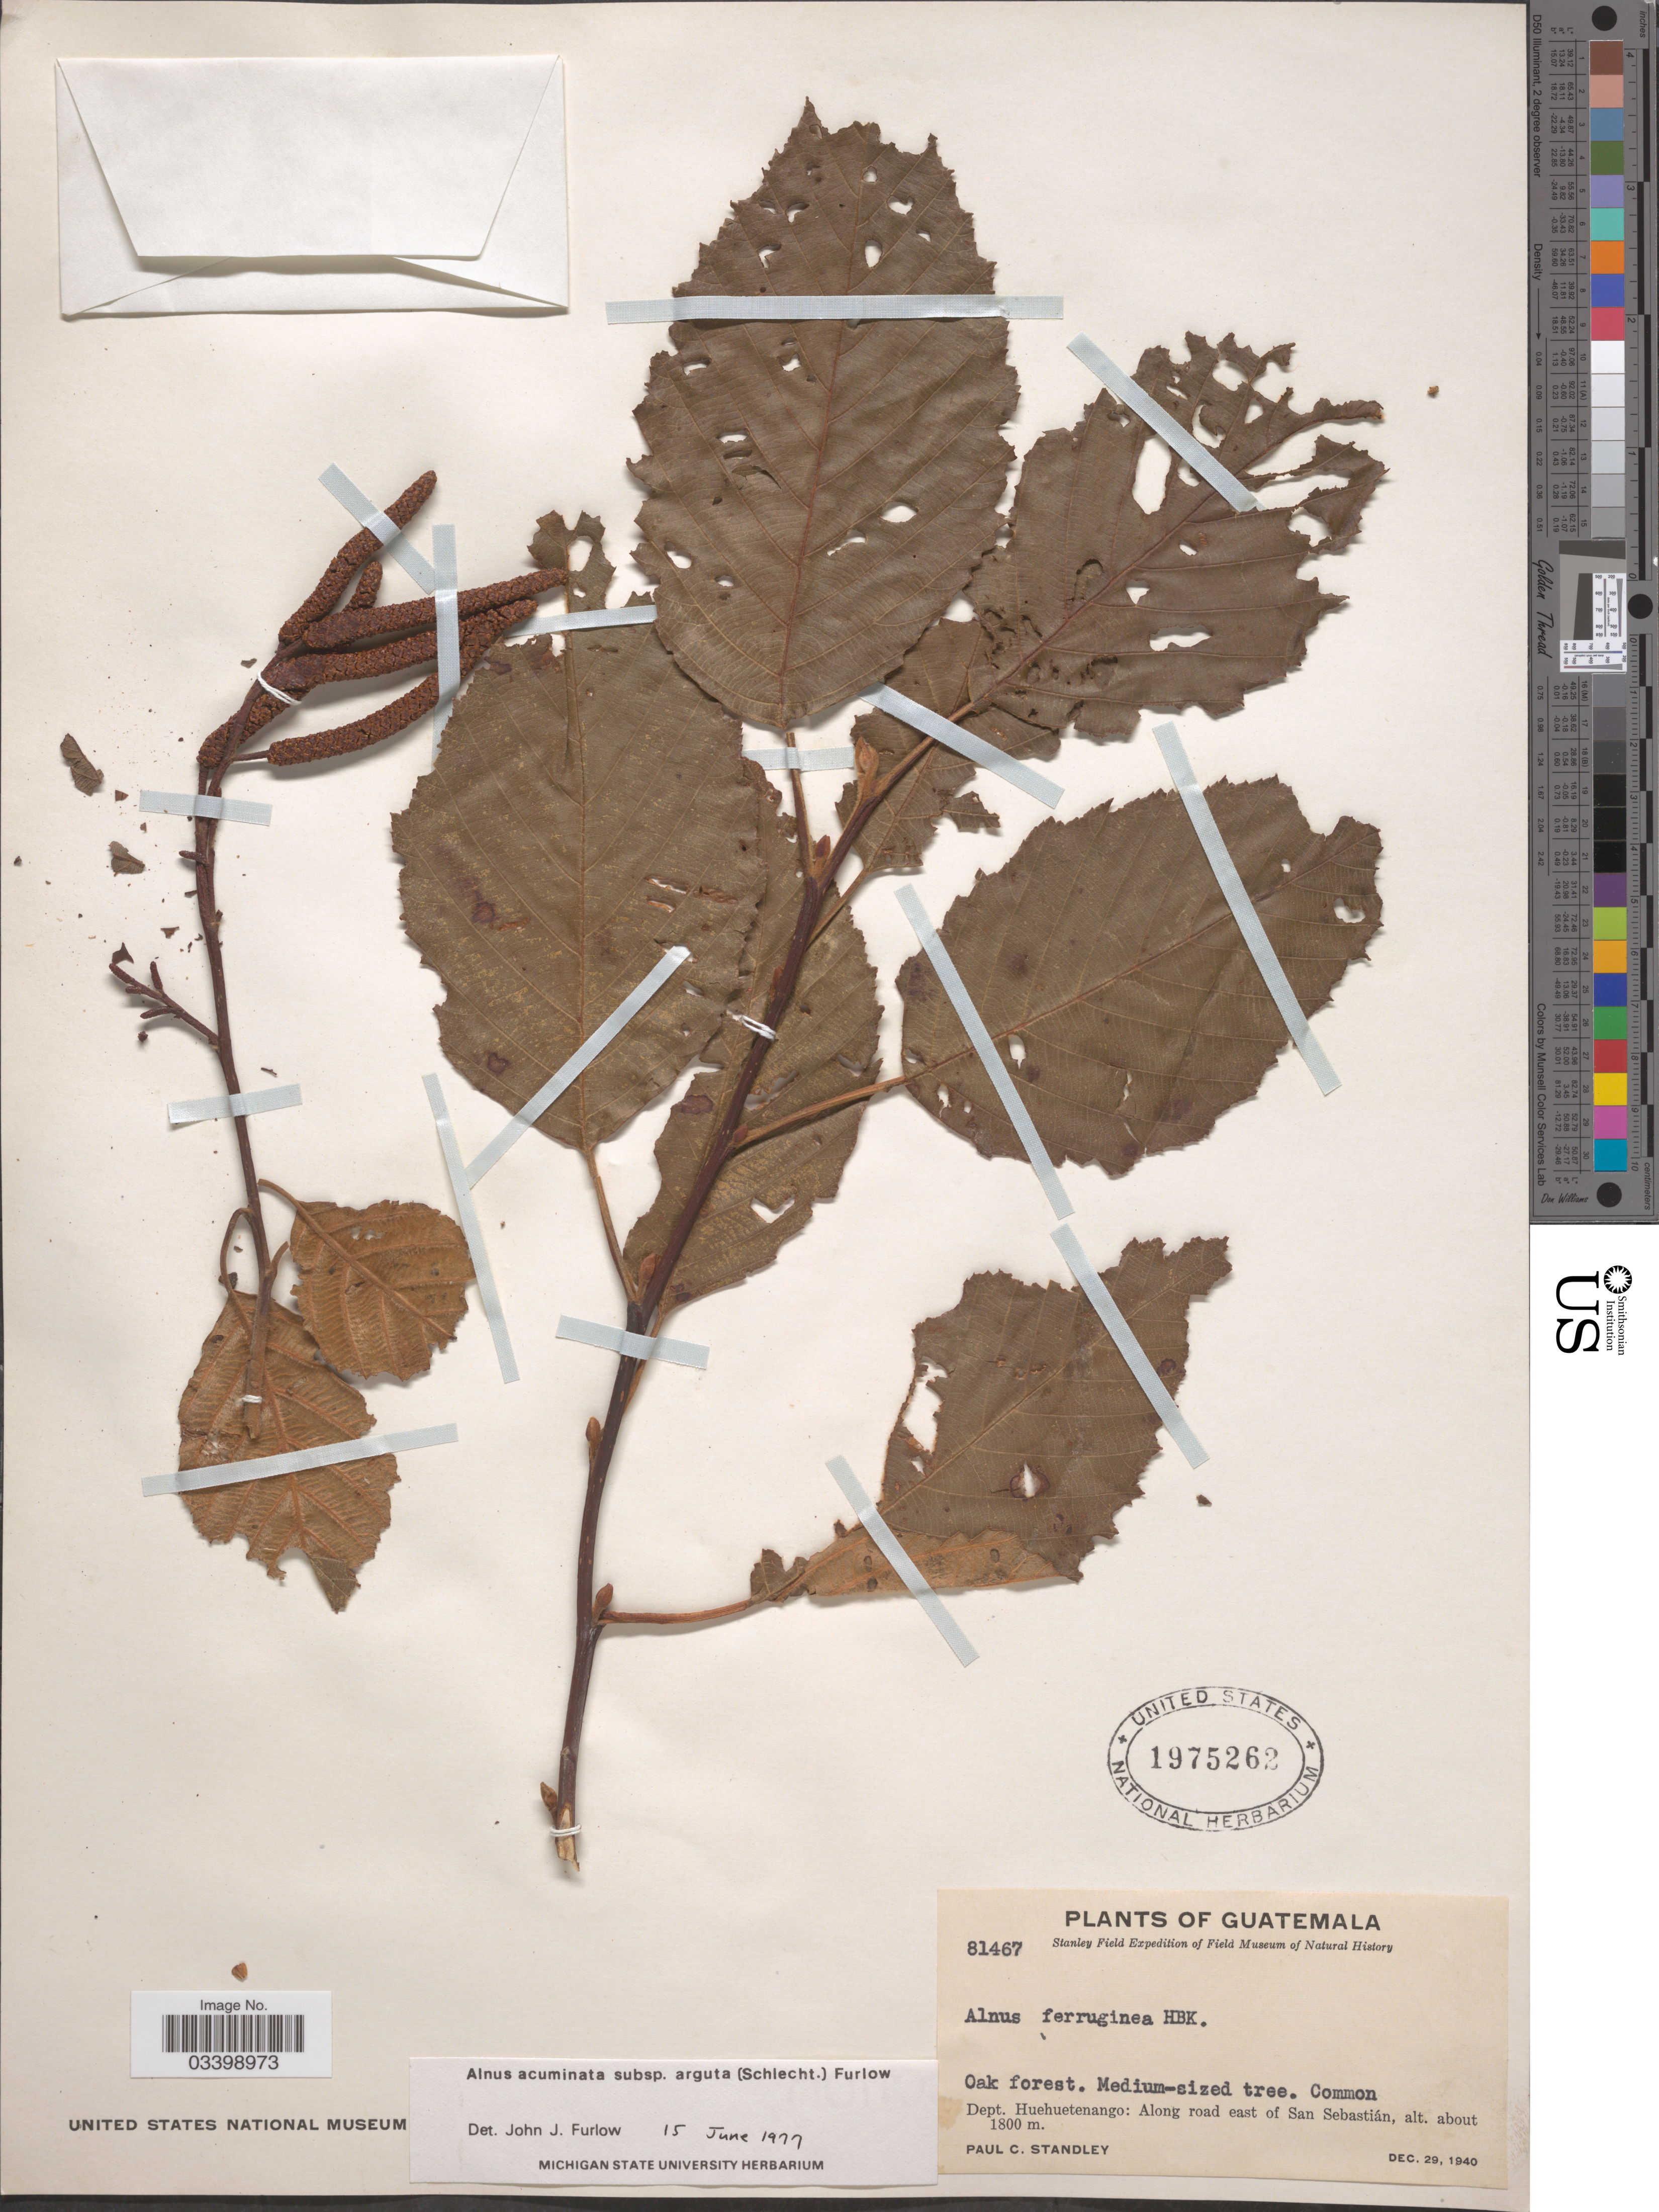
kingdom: Plantae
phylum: Tracheophyta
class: Magnoliopsida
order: Fagales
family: Betulaceae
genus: Alnus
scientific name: Alnus acuminata subsp. arguta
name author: (Schltdl.) Furlow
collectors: P. C. Standley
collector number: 81467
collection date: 1940-12-29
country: Guatemala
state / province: Huehuetenango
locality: Dept. Huehuetenango: Along road east of San Sebastián.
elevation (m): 1800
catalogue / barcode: US 1975262